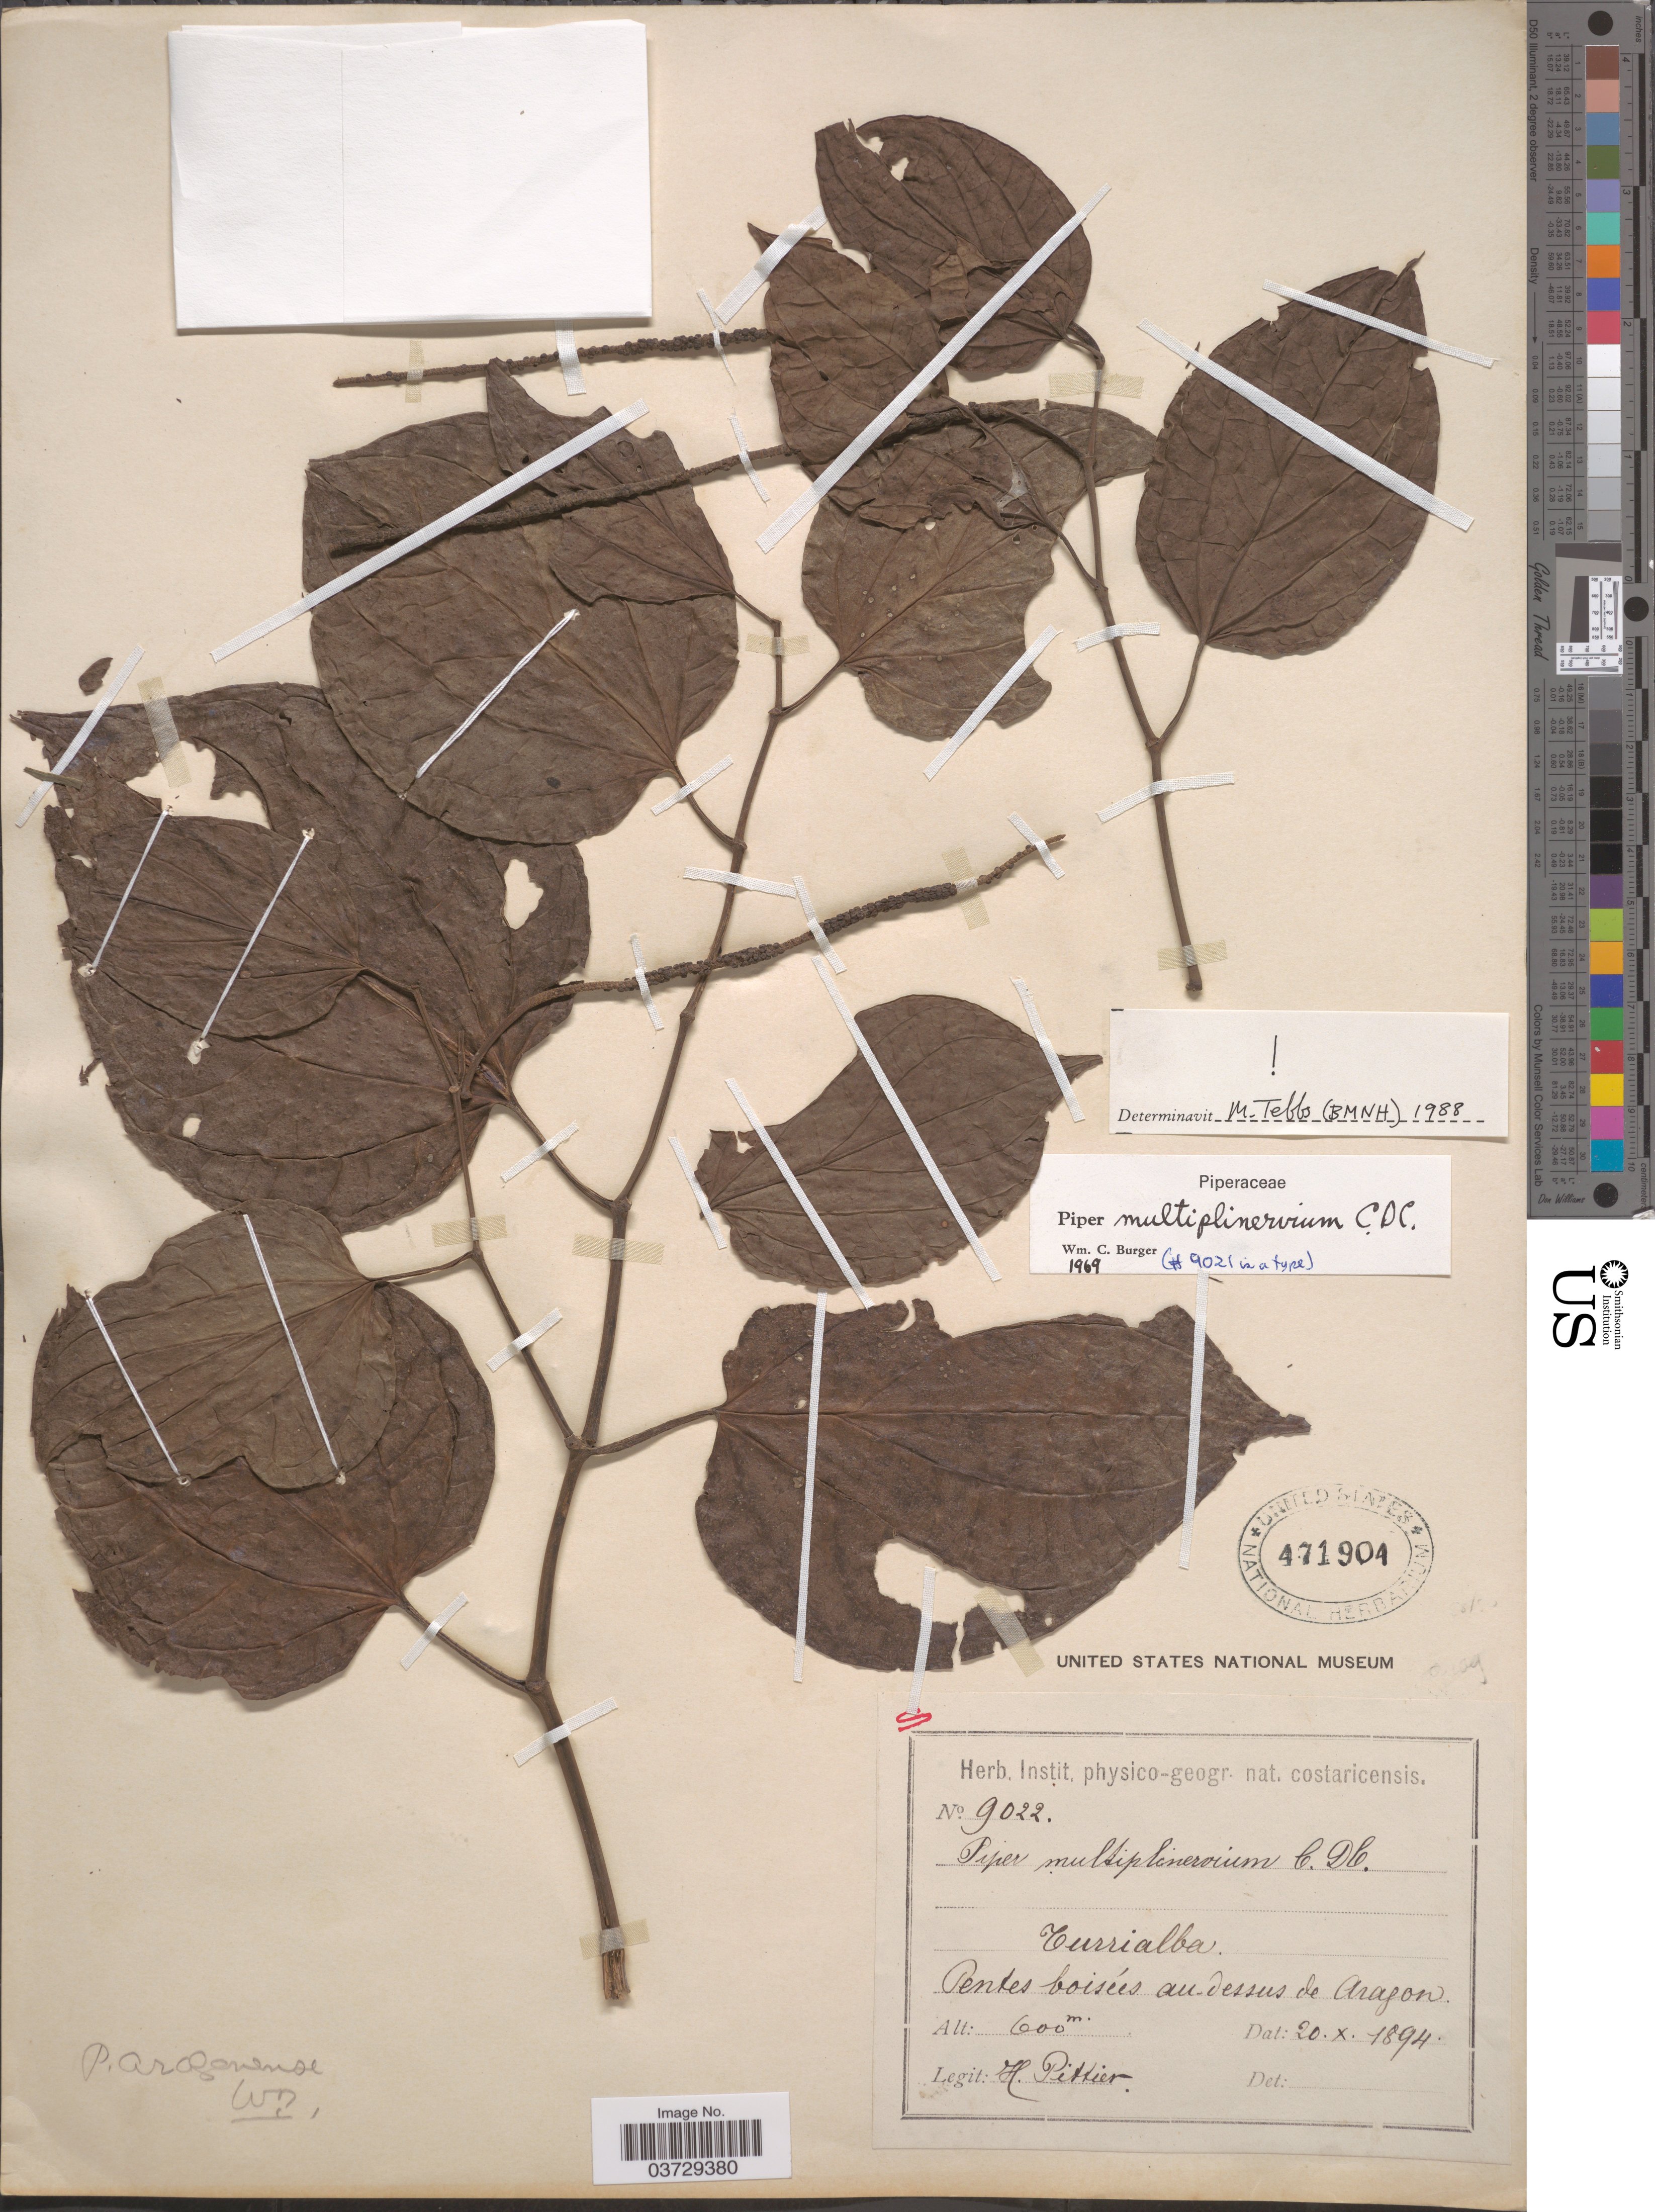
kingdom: Plantae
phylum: Tracheophyta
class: Magnoliopsida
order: Piperales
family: Piperaceae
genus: Piper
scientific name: Piper multiplinervium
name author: C. DC.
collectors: H. F. Pittier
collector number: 9022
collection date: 1894-10-20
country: Costa Rica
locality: Turrialba. Pentes boisées au dessus de Aragon.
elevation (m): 600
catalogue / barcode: US 471904